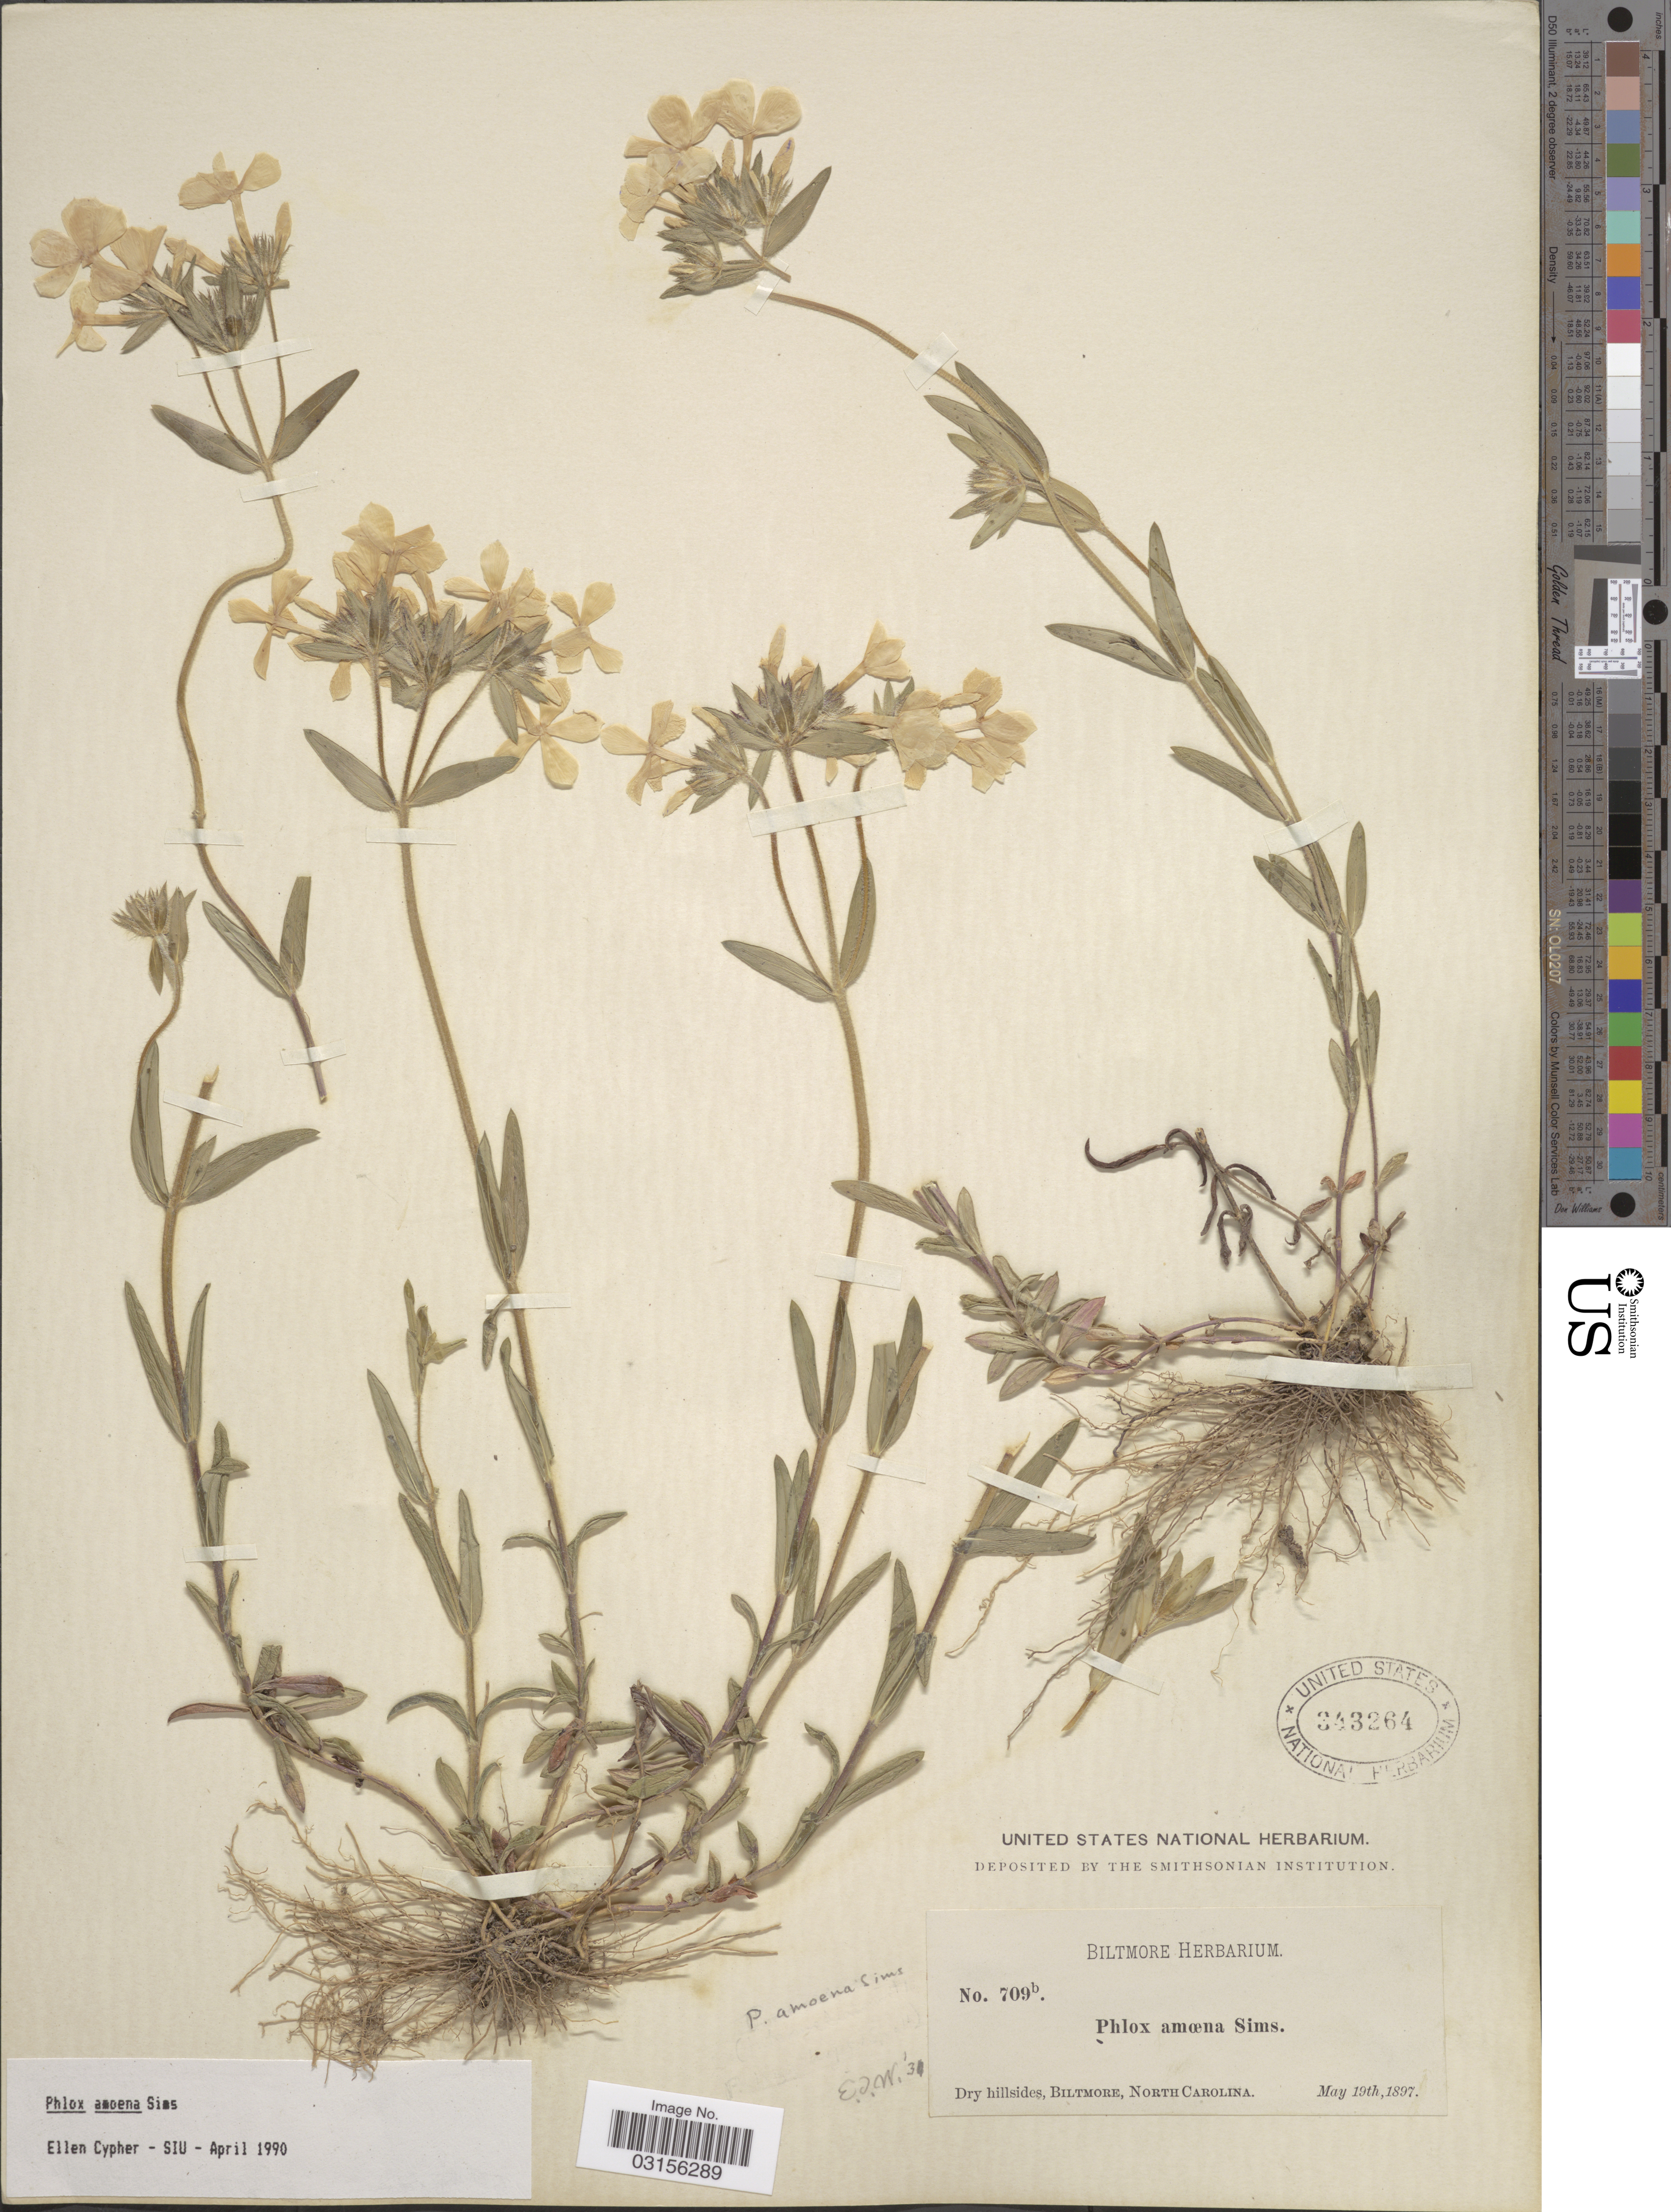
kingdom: Plantae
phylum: Tracheophyta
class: Magnoliopsida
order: Ericales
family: Polemoniaceae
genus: Phlox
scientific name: Phlox amoena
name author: Sims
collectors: ex herb. Biltmore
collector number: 709b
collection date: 1897-05-19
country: United States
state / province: North Carolina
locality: Biltmore.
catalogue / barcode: US 343264